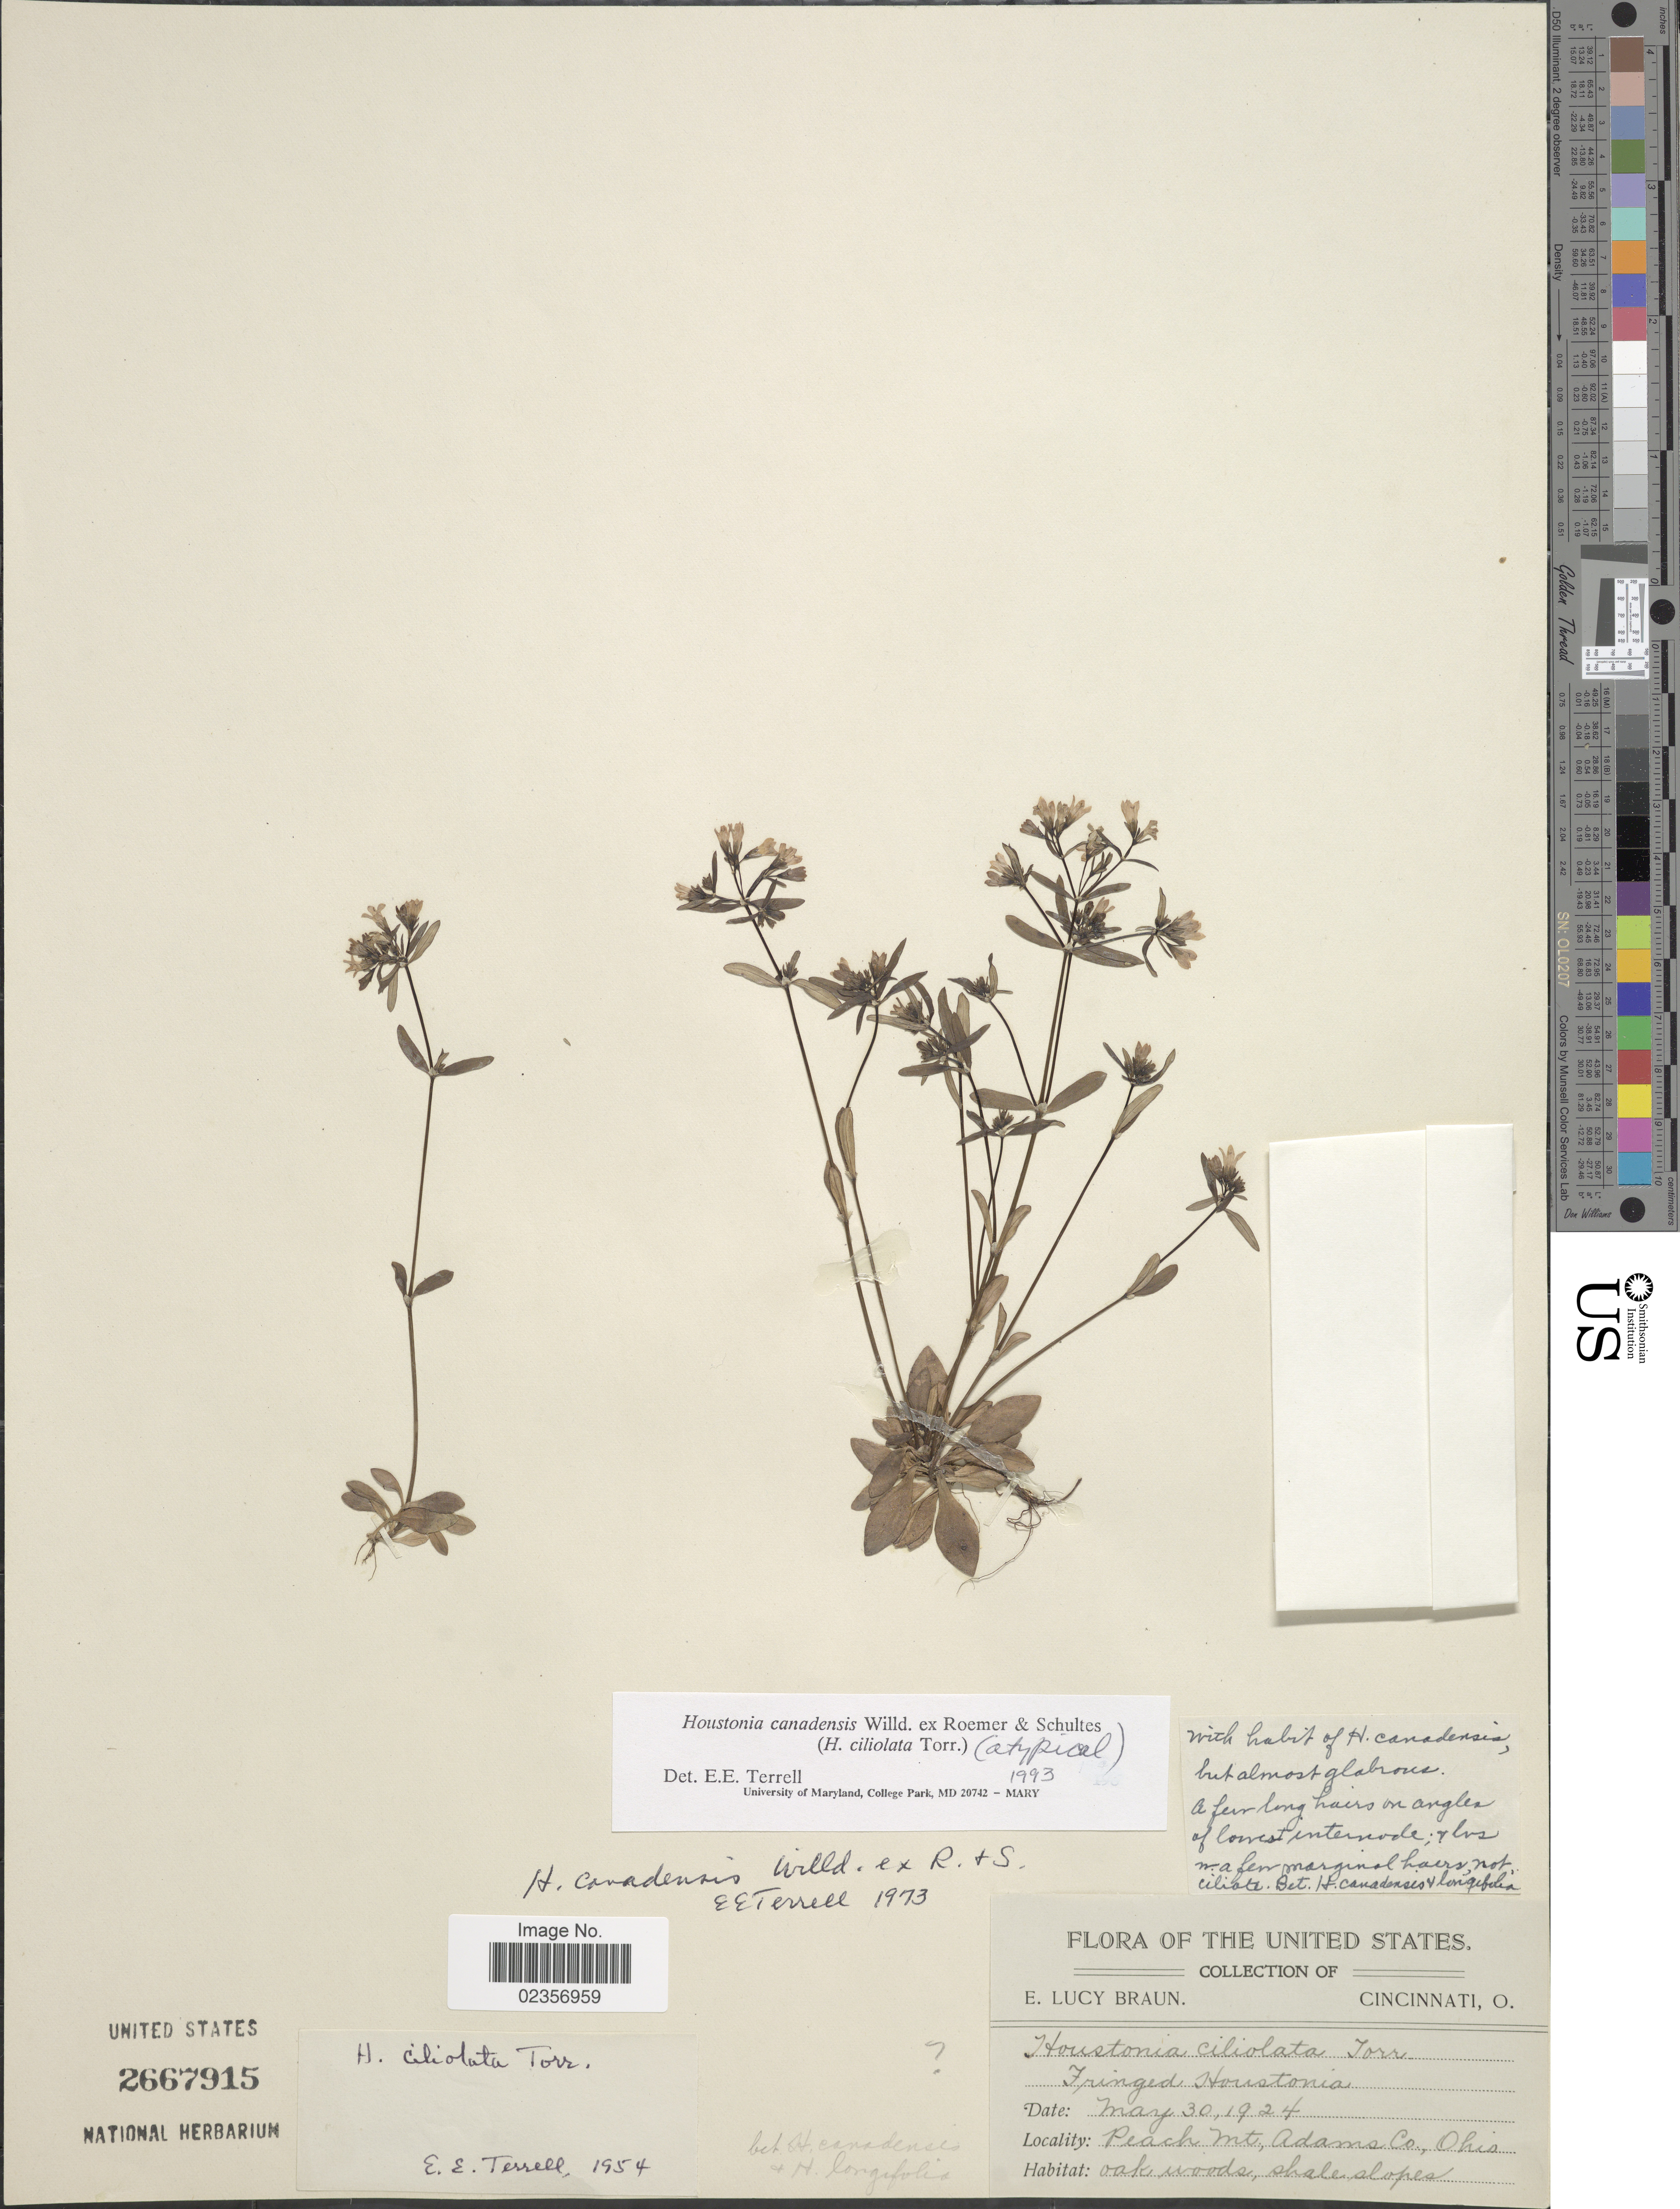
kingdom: Plantae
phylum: Tracheophyta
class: Magnoliopsida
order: Gentianales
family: Rubiaceae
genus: Houstonia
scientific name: Houstonia canadensis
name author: Willd.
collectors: E. L. Braun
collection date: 1924-05-30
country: United States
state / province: Ohio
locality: Peach Mt, Adams Co, oak woods.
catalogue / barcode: US 2667915